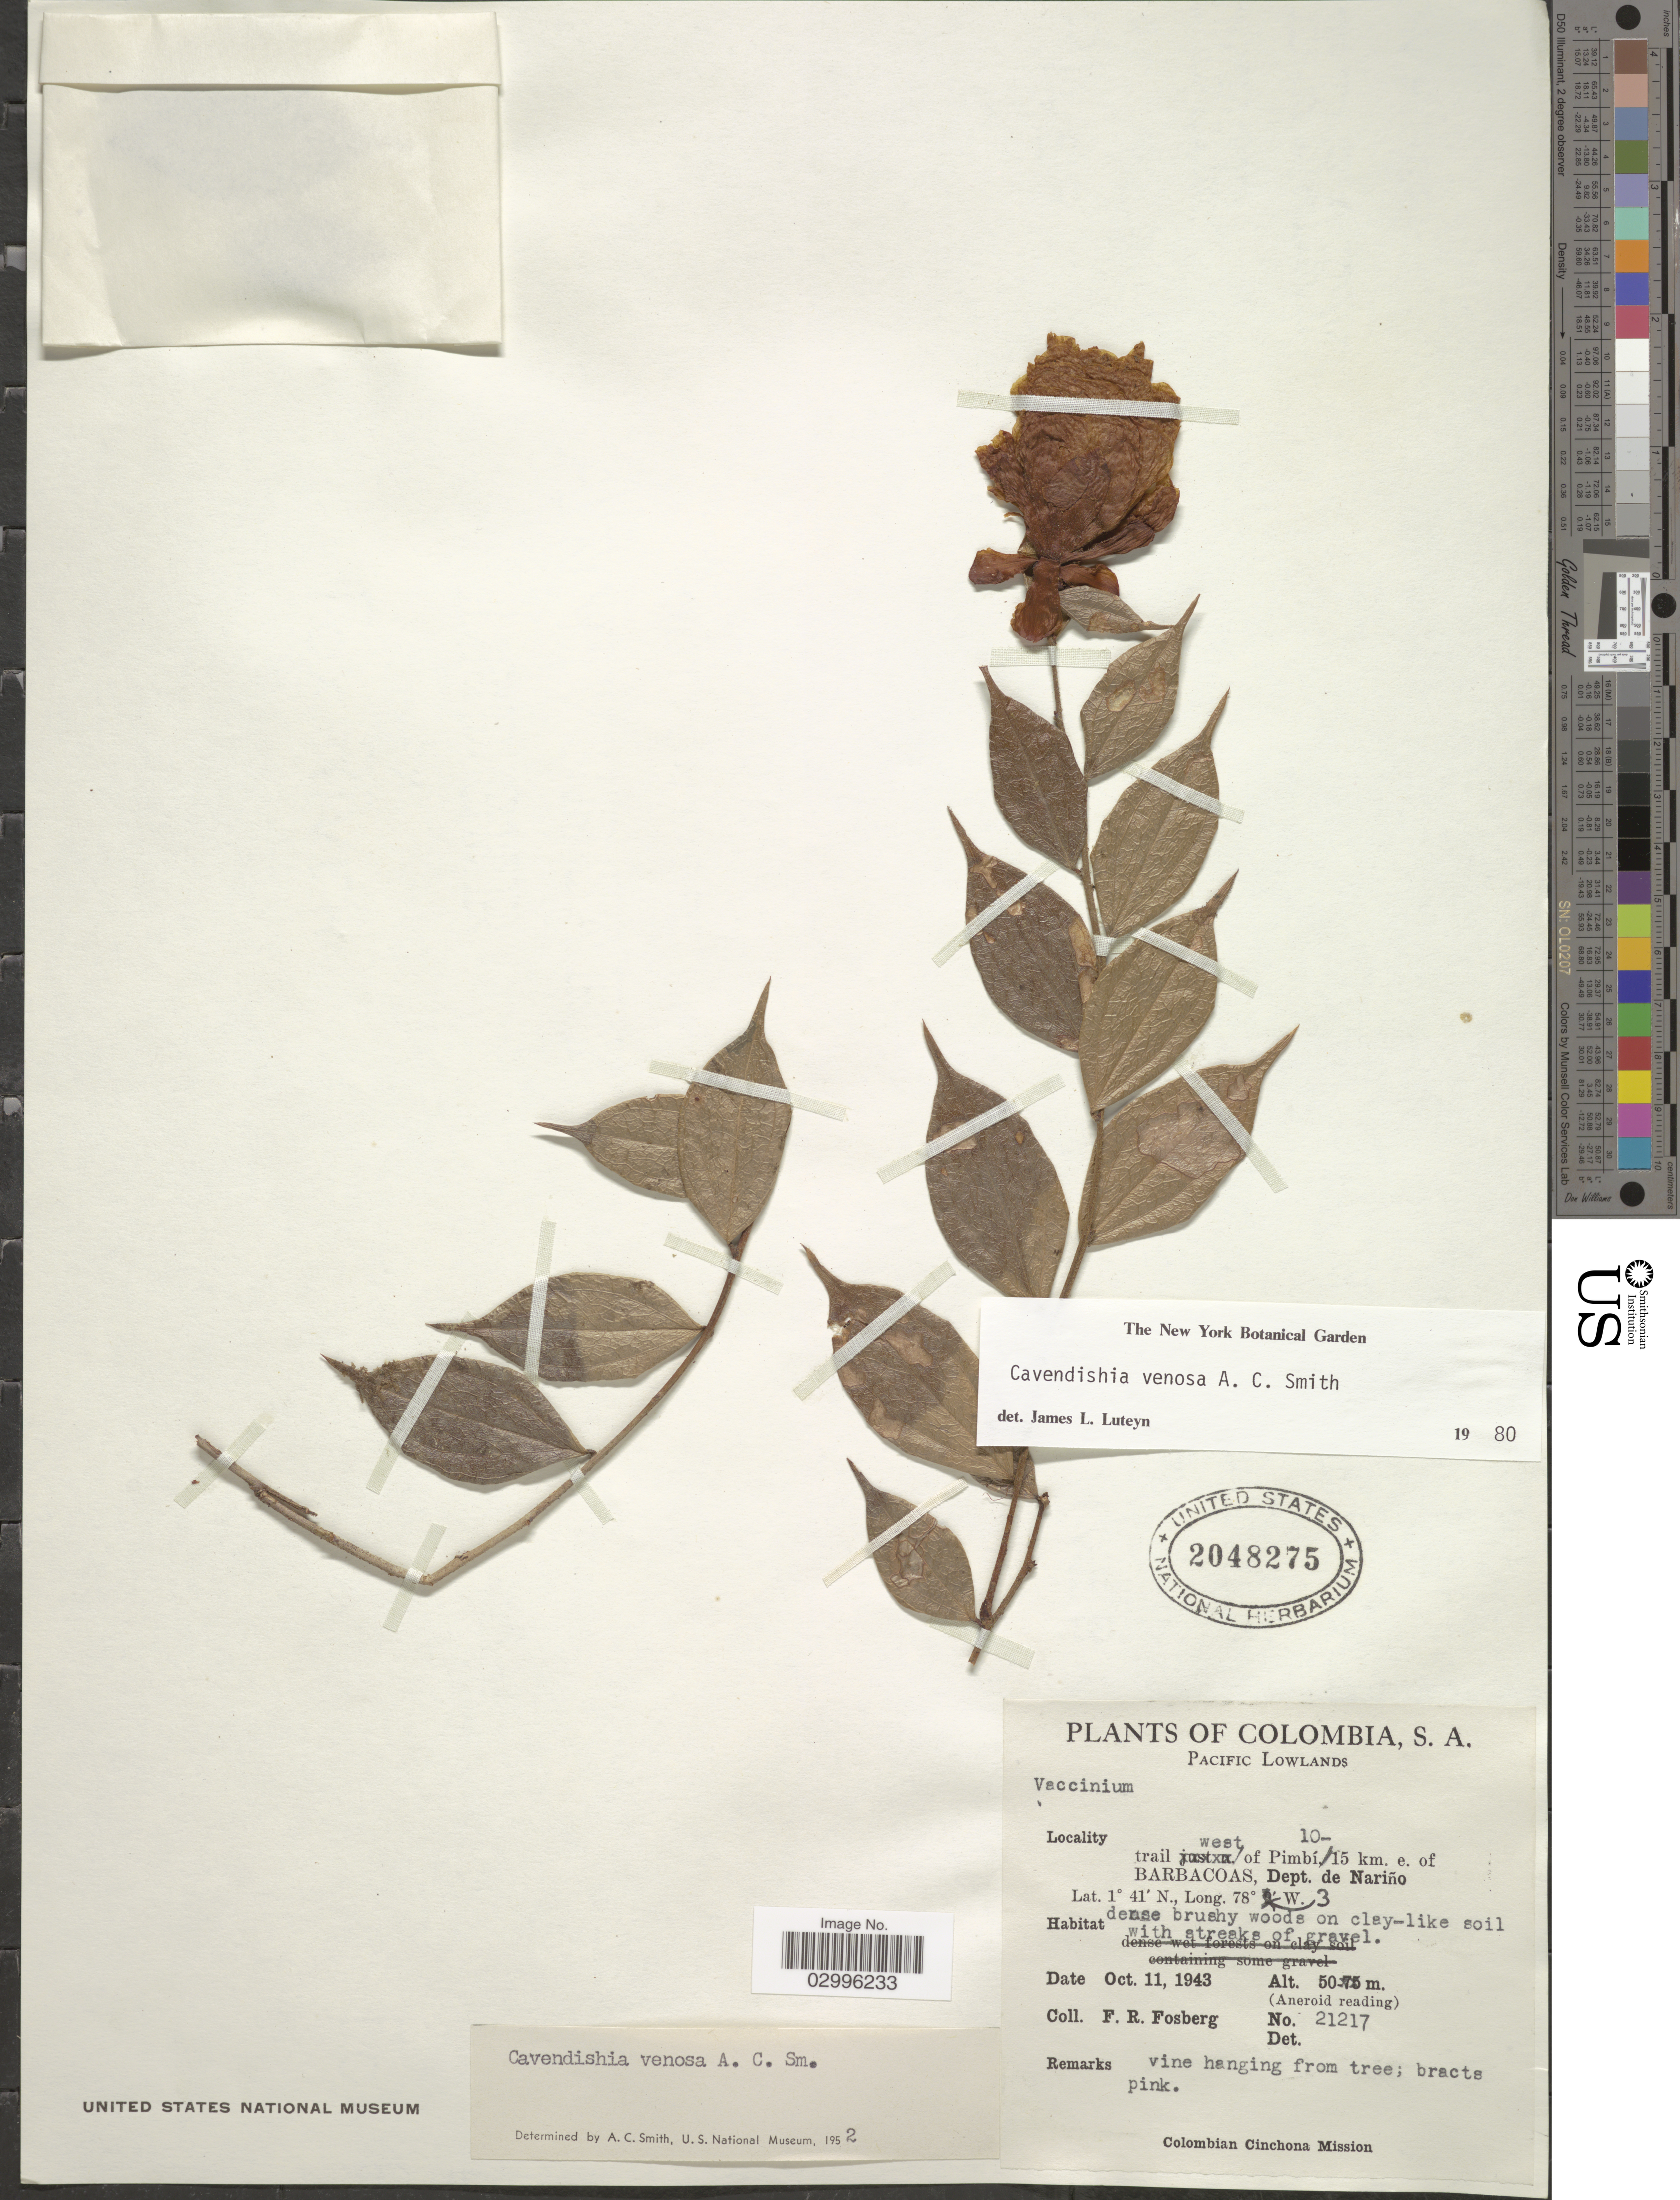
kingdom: Plantae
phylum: Tracheophyta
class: Magnoliopsida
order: Ericales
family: Ericaceae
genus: Cavendishia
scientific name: Cavendishia venosa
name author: A.C. Sm.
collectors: F. R. Fosberg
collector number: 21217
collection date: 1943-10-11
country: Colombia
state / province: Nariño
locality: Pacific Lowlands, trail west of Pimbí, 10-15 km. e. of Barbacoas, Dept. of Nariño.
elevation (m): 50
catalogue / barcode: US 2048275